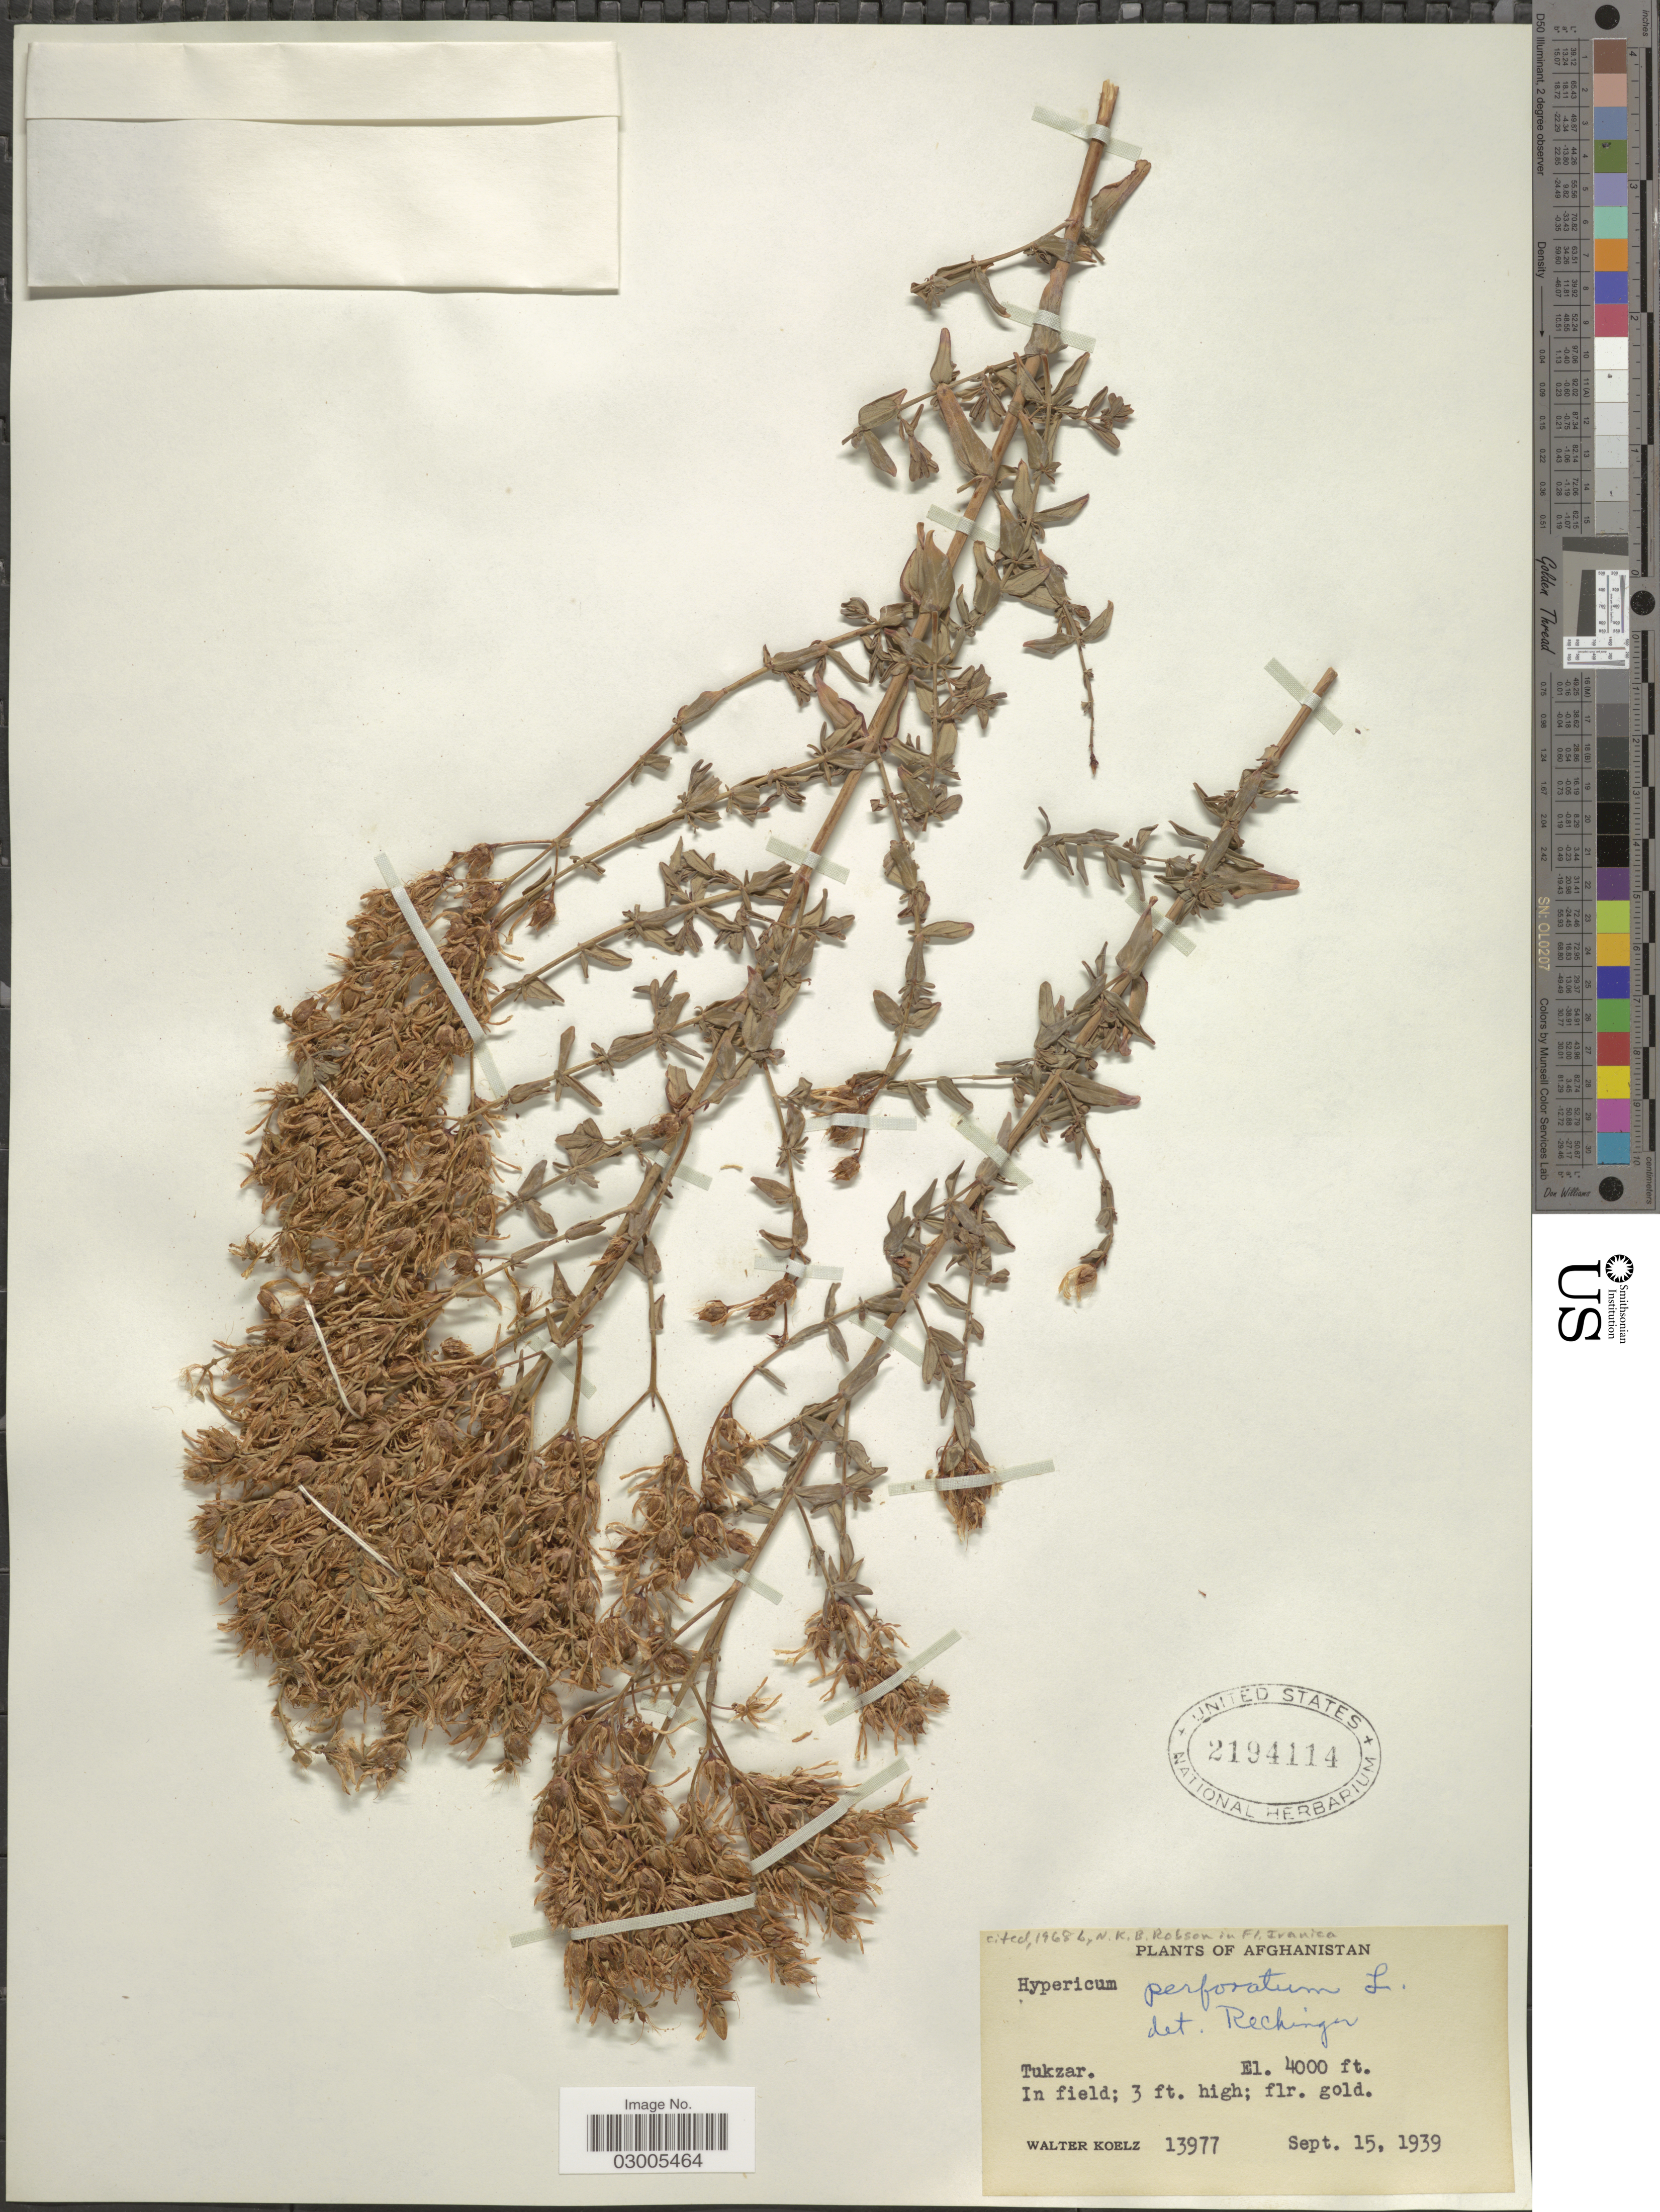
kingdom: Plantae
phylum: Tracheophyta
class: Magnoliopsida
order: Malpighiales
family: Hypericaceae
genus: Hypericum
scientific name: Hypericum perforatum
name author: L.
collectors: W. N. Koelz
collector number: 13977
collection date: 1939-09-15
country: Afghanistan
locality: Tukzar.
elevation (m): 1219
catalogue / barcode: US 2194114